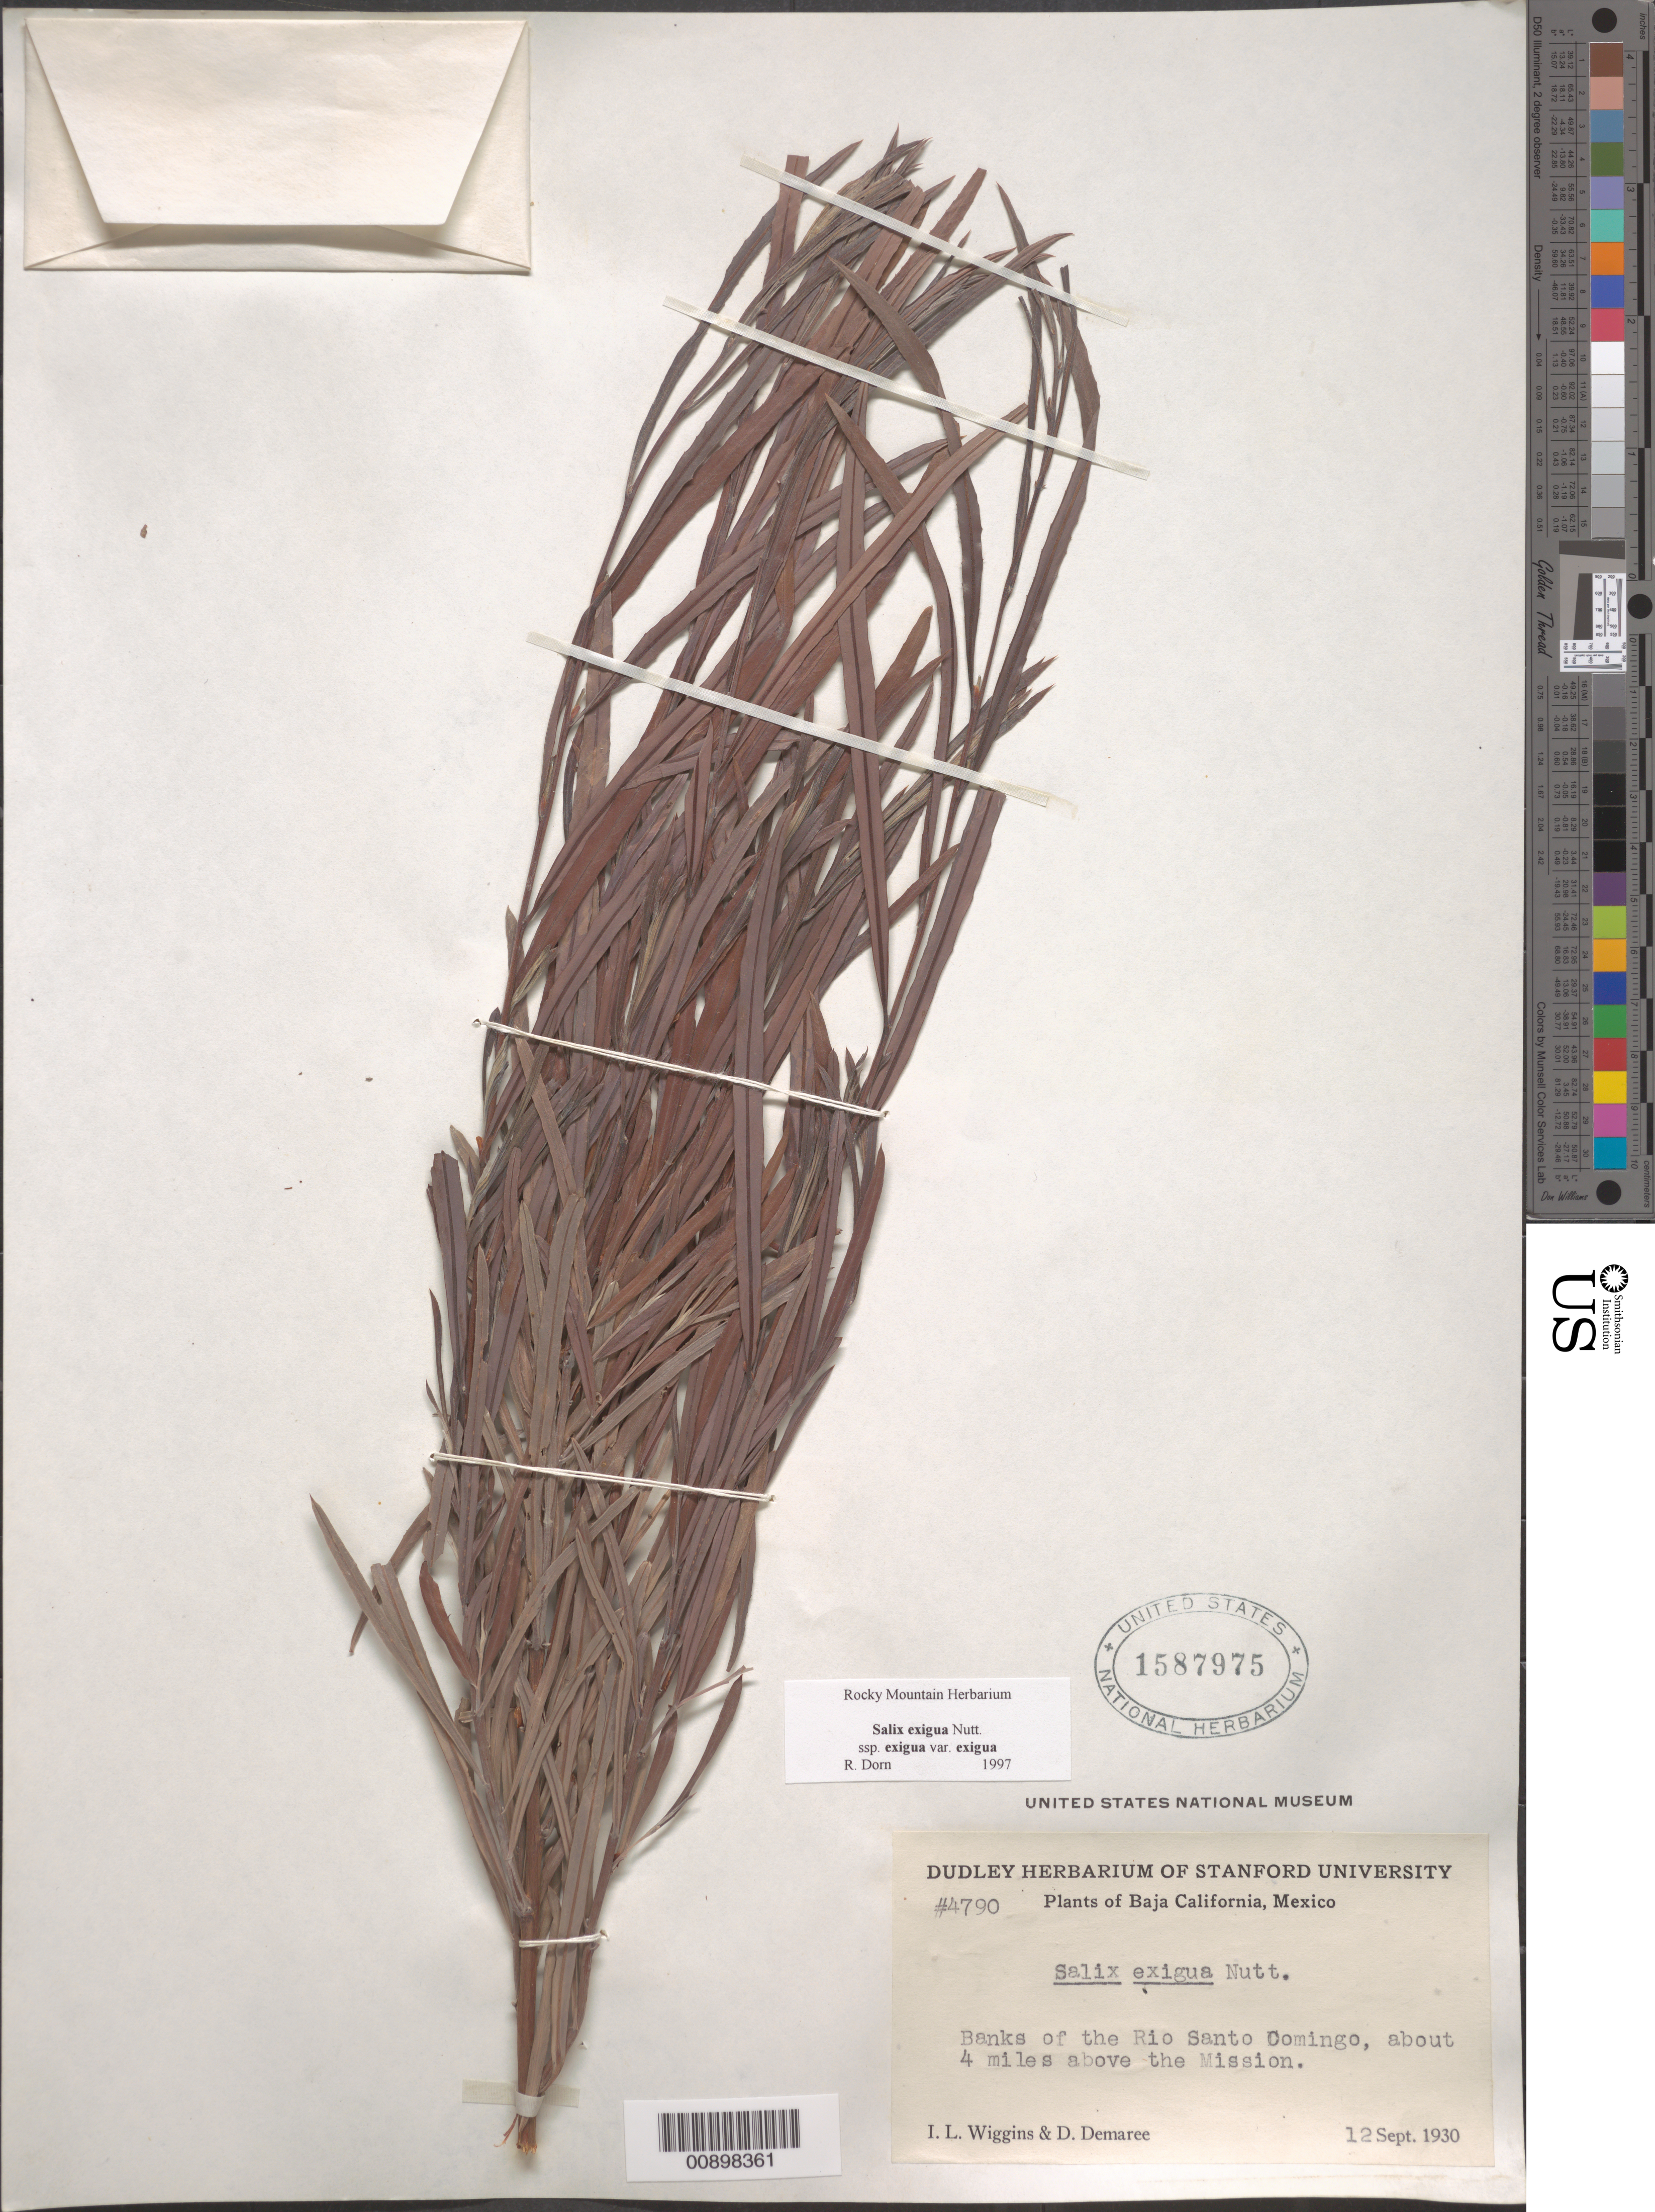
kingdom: Plantae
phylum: Tracheophyta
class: Magnoliopsida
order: Malpighiales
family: Salicaceae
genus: Salix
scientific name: Salix exigua subsp. exigua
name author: Nutt.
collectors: I. L. Wiggins & D. Demaree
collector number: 4790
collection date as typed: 12 Sep 1930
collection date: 1930-09-12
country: Mexico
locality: Banks of the Río Santo Domingo, about 4 miles above the Mission. Baja California.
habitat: Banks of river.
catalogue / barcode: US 1587975